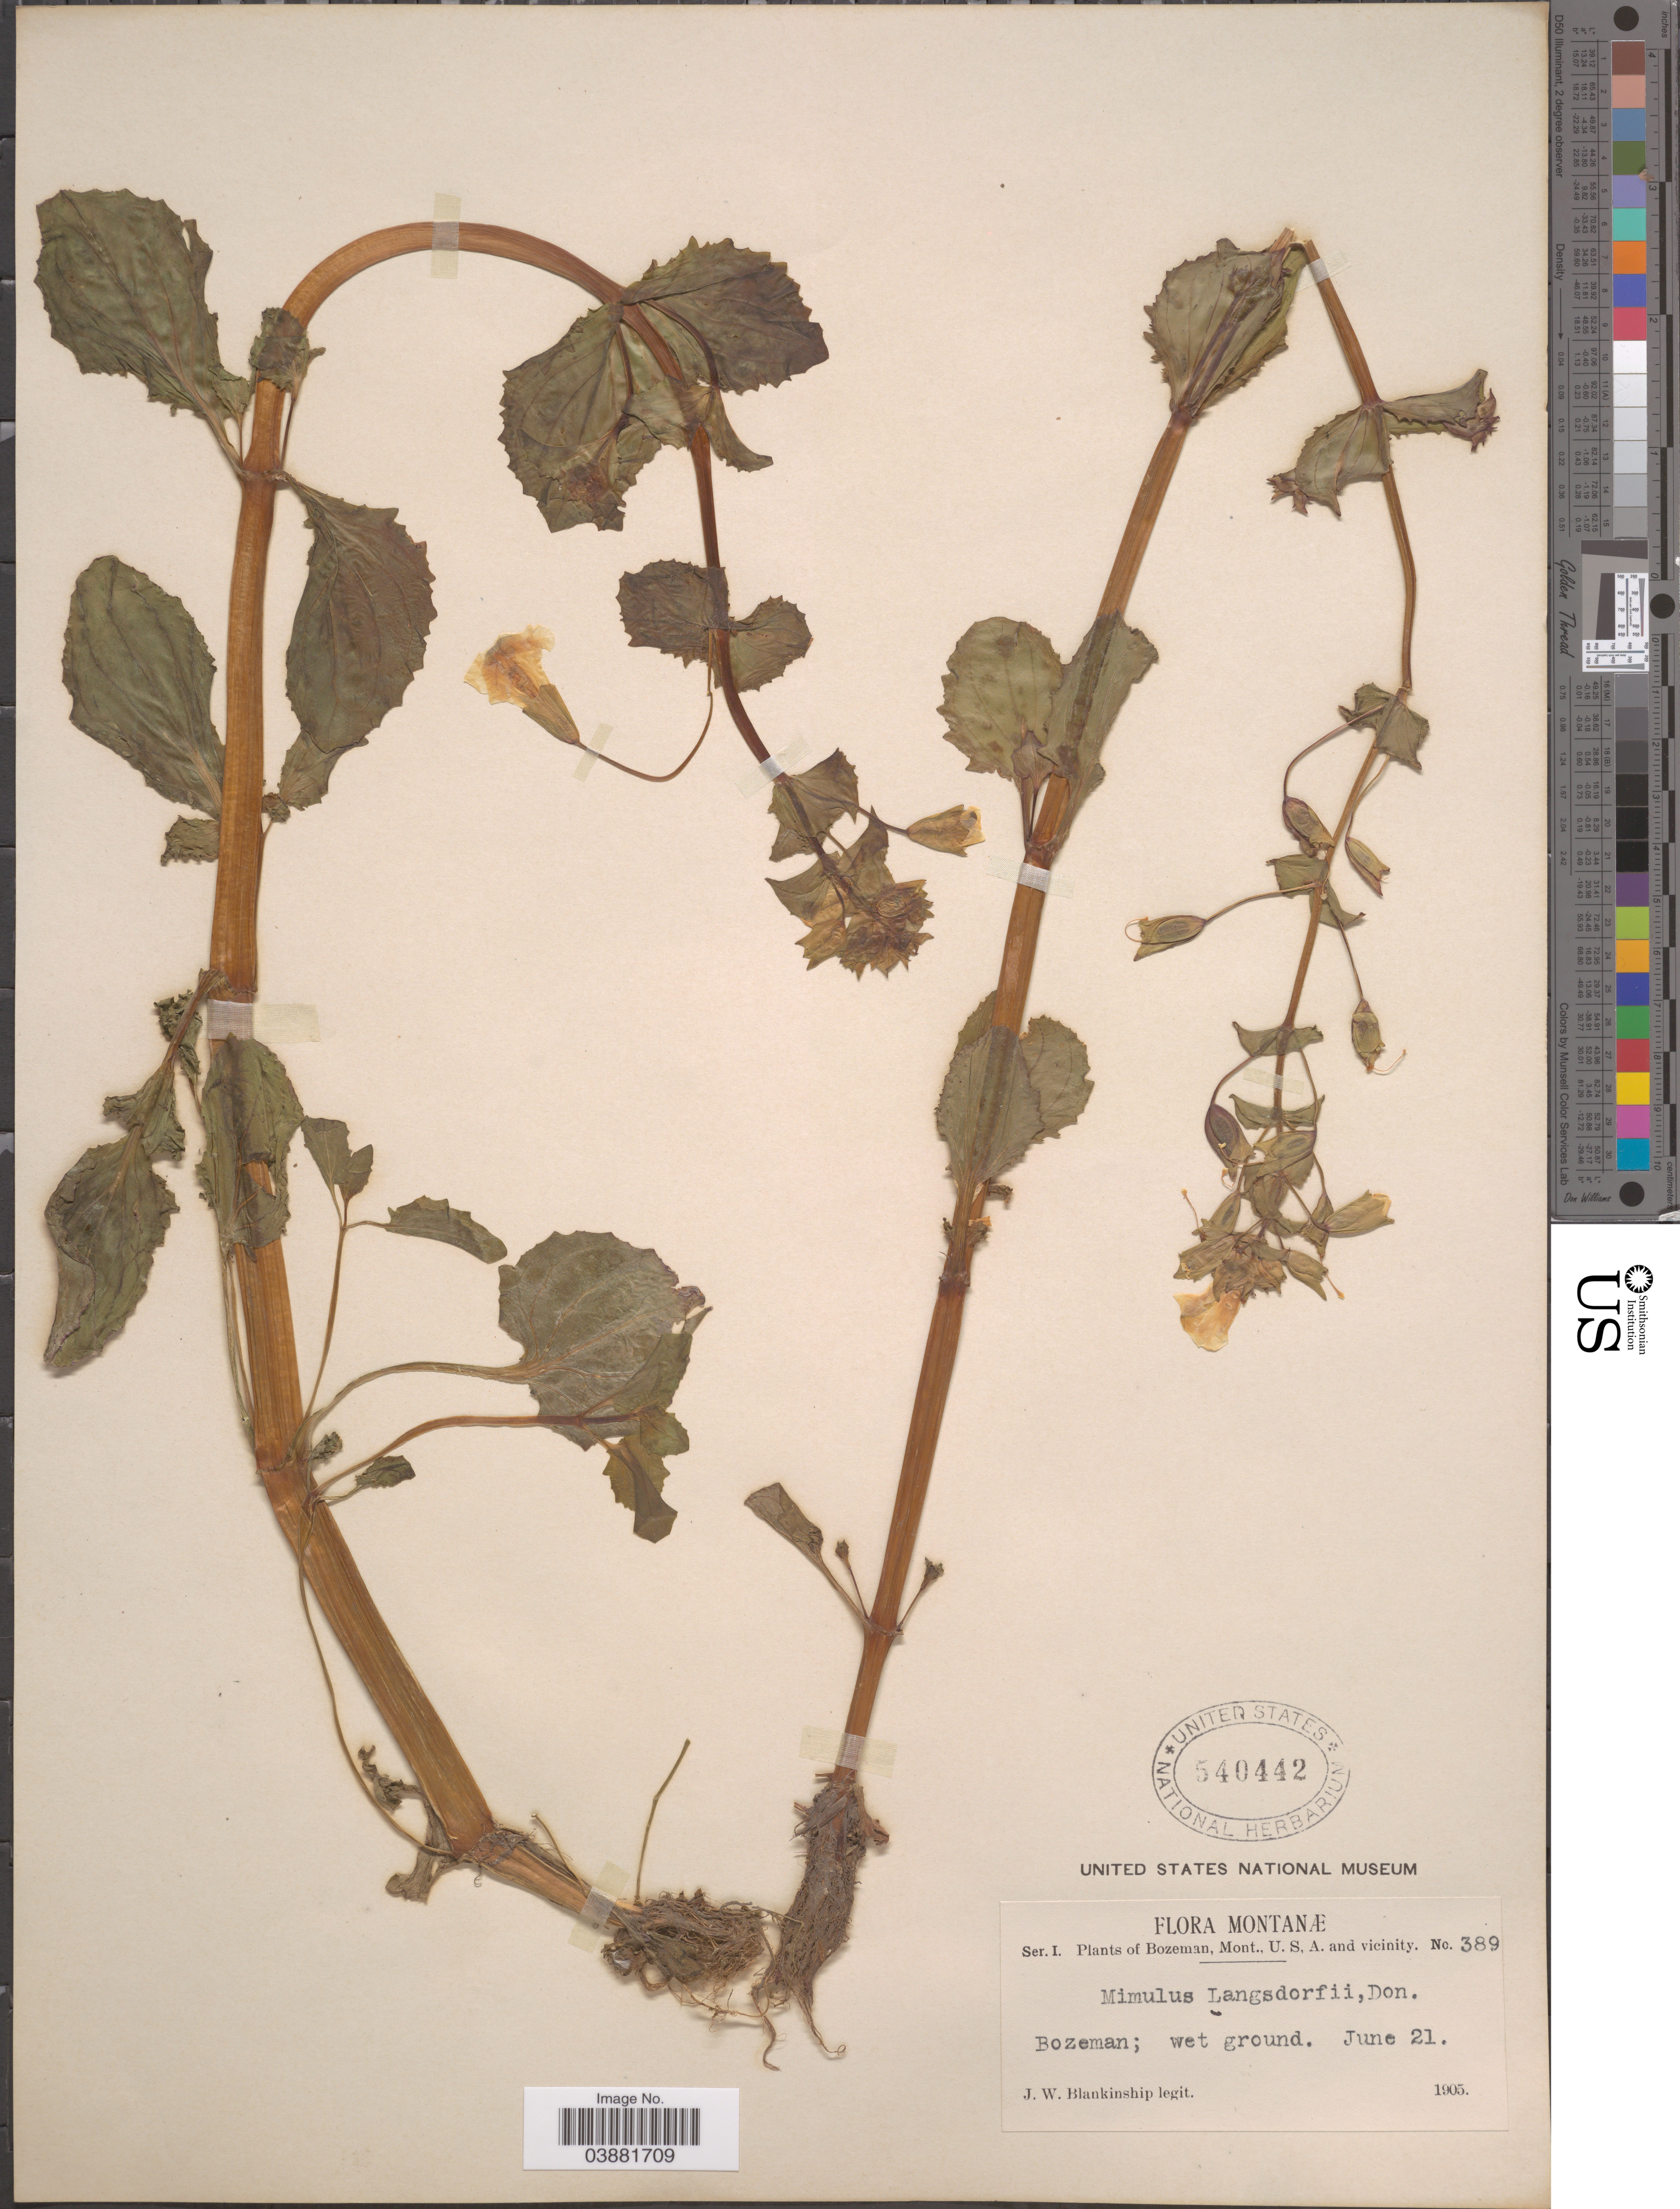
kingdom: Plantae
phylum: Tracheophyta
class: Magnoliopsida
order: Lamiales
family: Phrymaceae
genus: Mimulus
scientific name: Mimulus guttatus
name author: DC.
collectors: J. W. Blankinship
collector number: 389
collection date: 1905-06-21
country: United States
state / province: Montana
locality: Bozeman and vicinity. Bozeman.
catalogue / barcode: US 540442